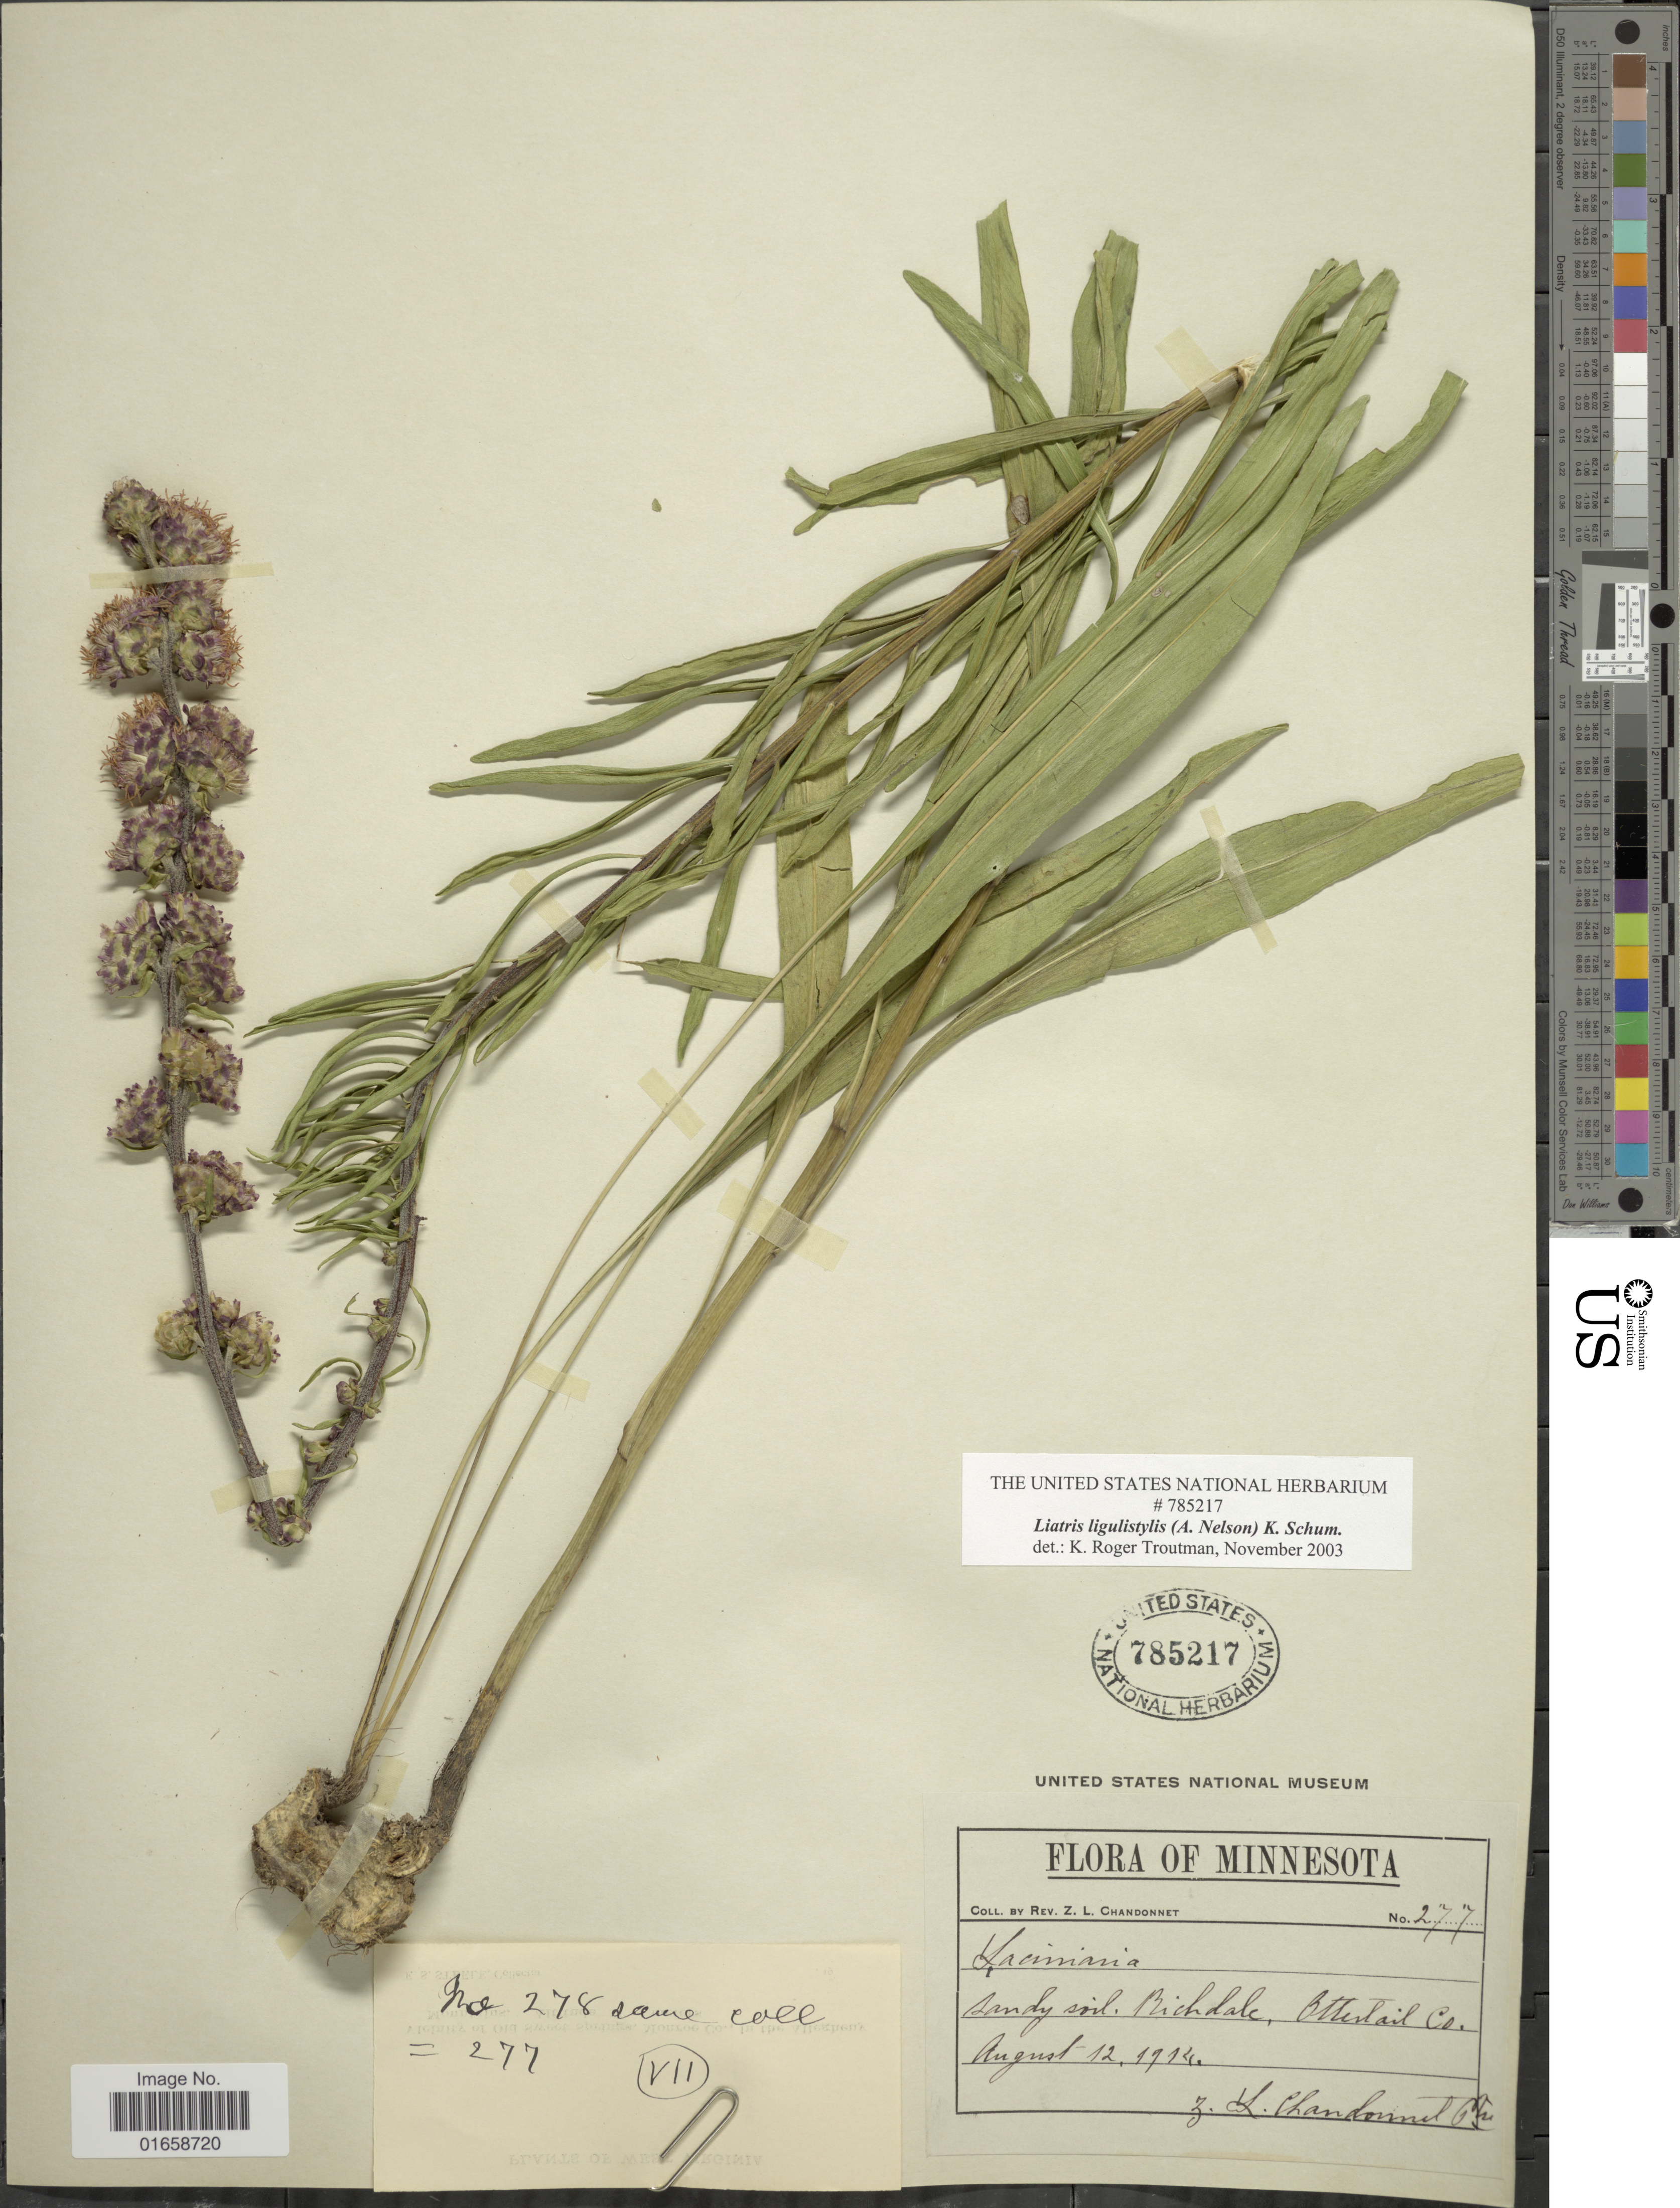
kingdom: Plantae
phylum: Tracheophyta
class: Magnoliopsida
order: Asterales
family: Asteraceae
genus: Liatris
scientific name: Liatris ligulistylis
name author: (A. Nelson) K. Schum.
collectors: Z. Chandonnet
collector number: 277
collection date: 1914-08-12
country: United States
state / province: Minnesota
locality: Bichdale, Otter tail Co.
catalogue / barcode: US 785217